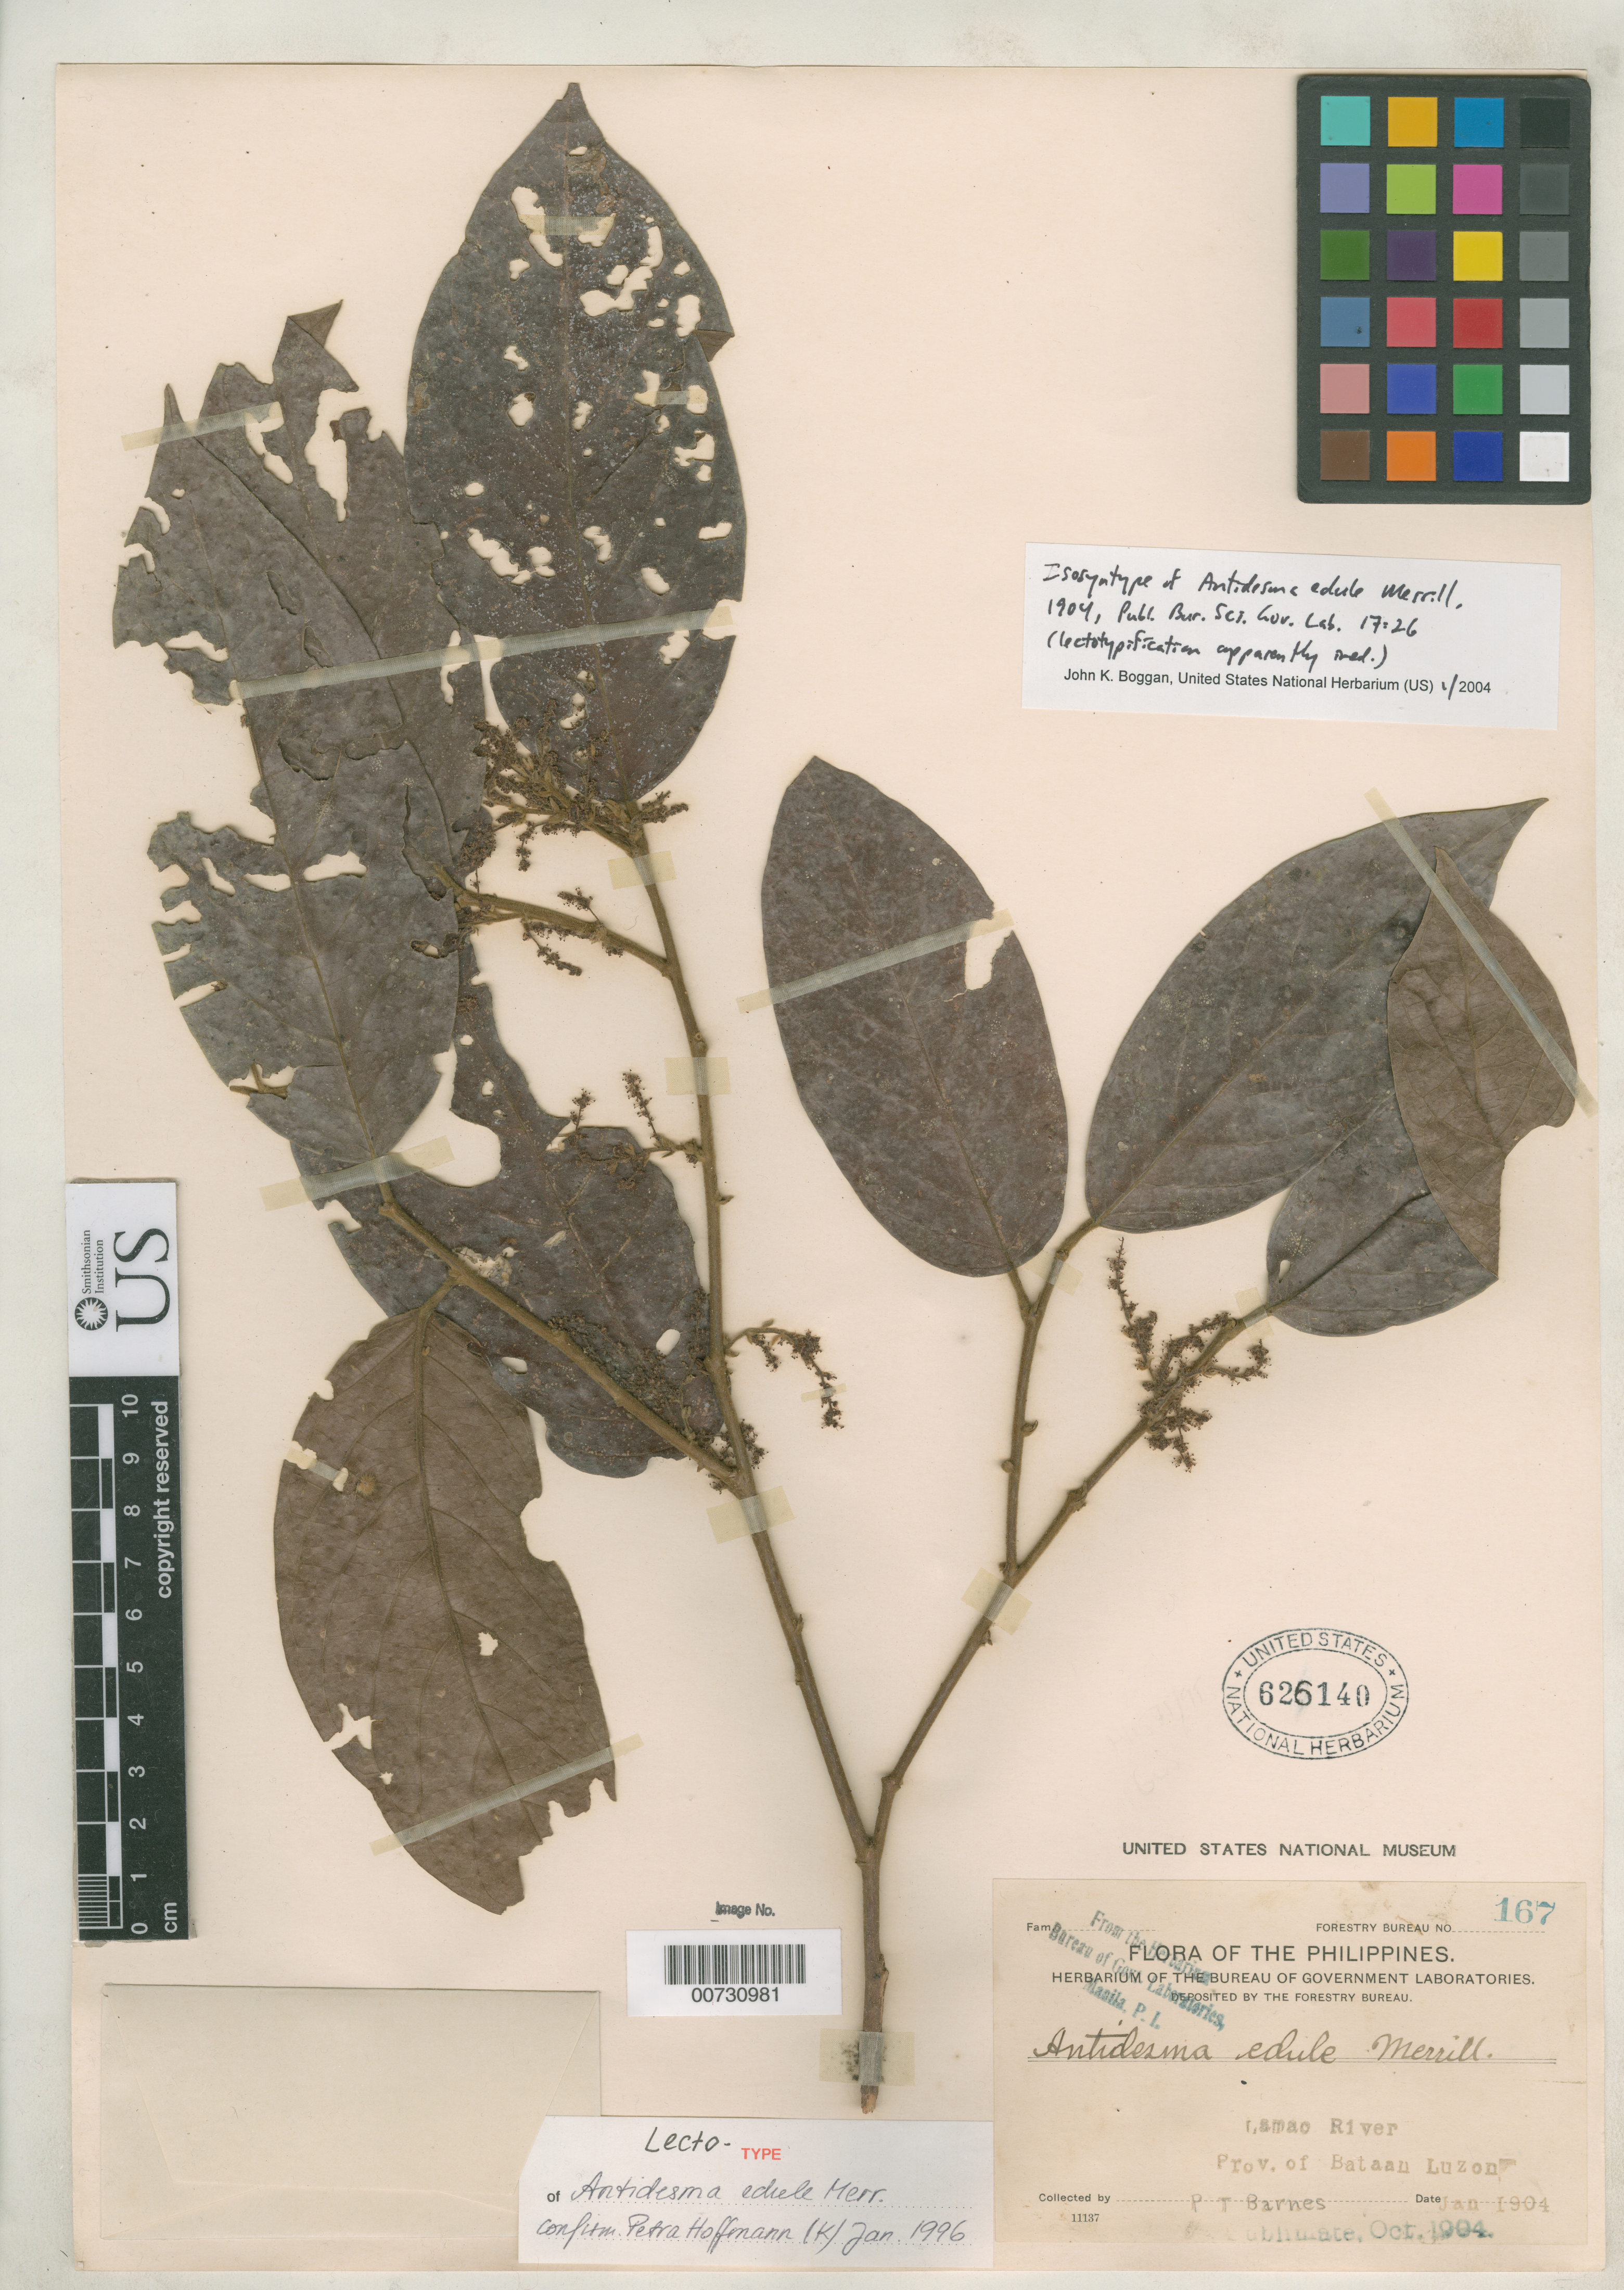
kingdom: Plantae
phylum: Tracheophyta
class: Magnoliopsida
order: Malpighiales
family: Phyllanthaceae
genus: Antidesma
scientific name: Antidesma edule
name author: Merr.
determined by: Hoffmann, P.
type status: Isosyntype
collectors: P. Barnes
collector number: For. Bur. 167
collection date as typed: Jan 1904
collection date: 1904-01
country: Philippines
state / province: Ilocos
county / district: Ilocos Sur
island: Luzon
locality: Lamao River.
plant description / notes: Annotated as lectotype of Antidesma edule Merrill by P. Hoffmann, 1996.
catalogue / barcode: US 626140